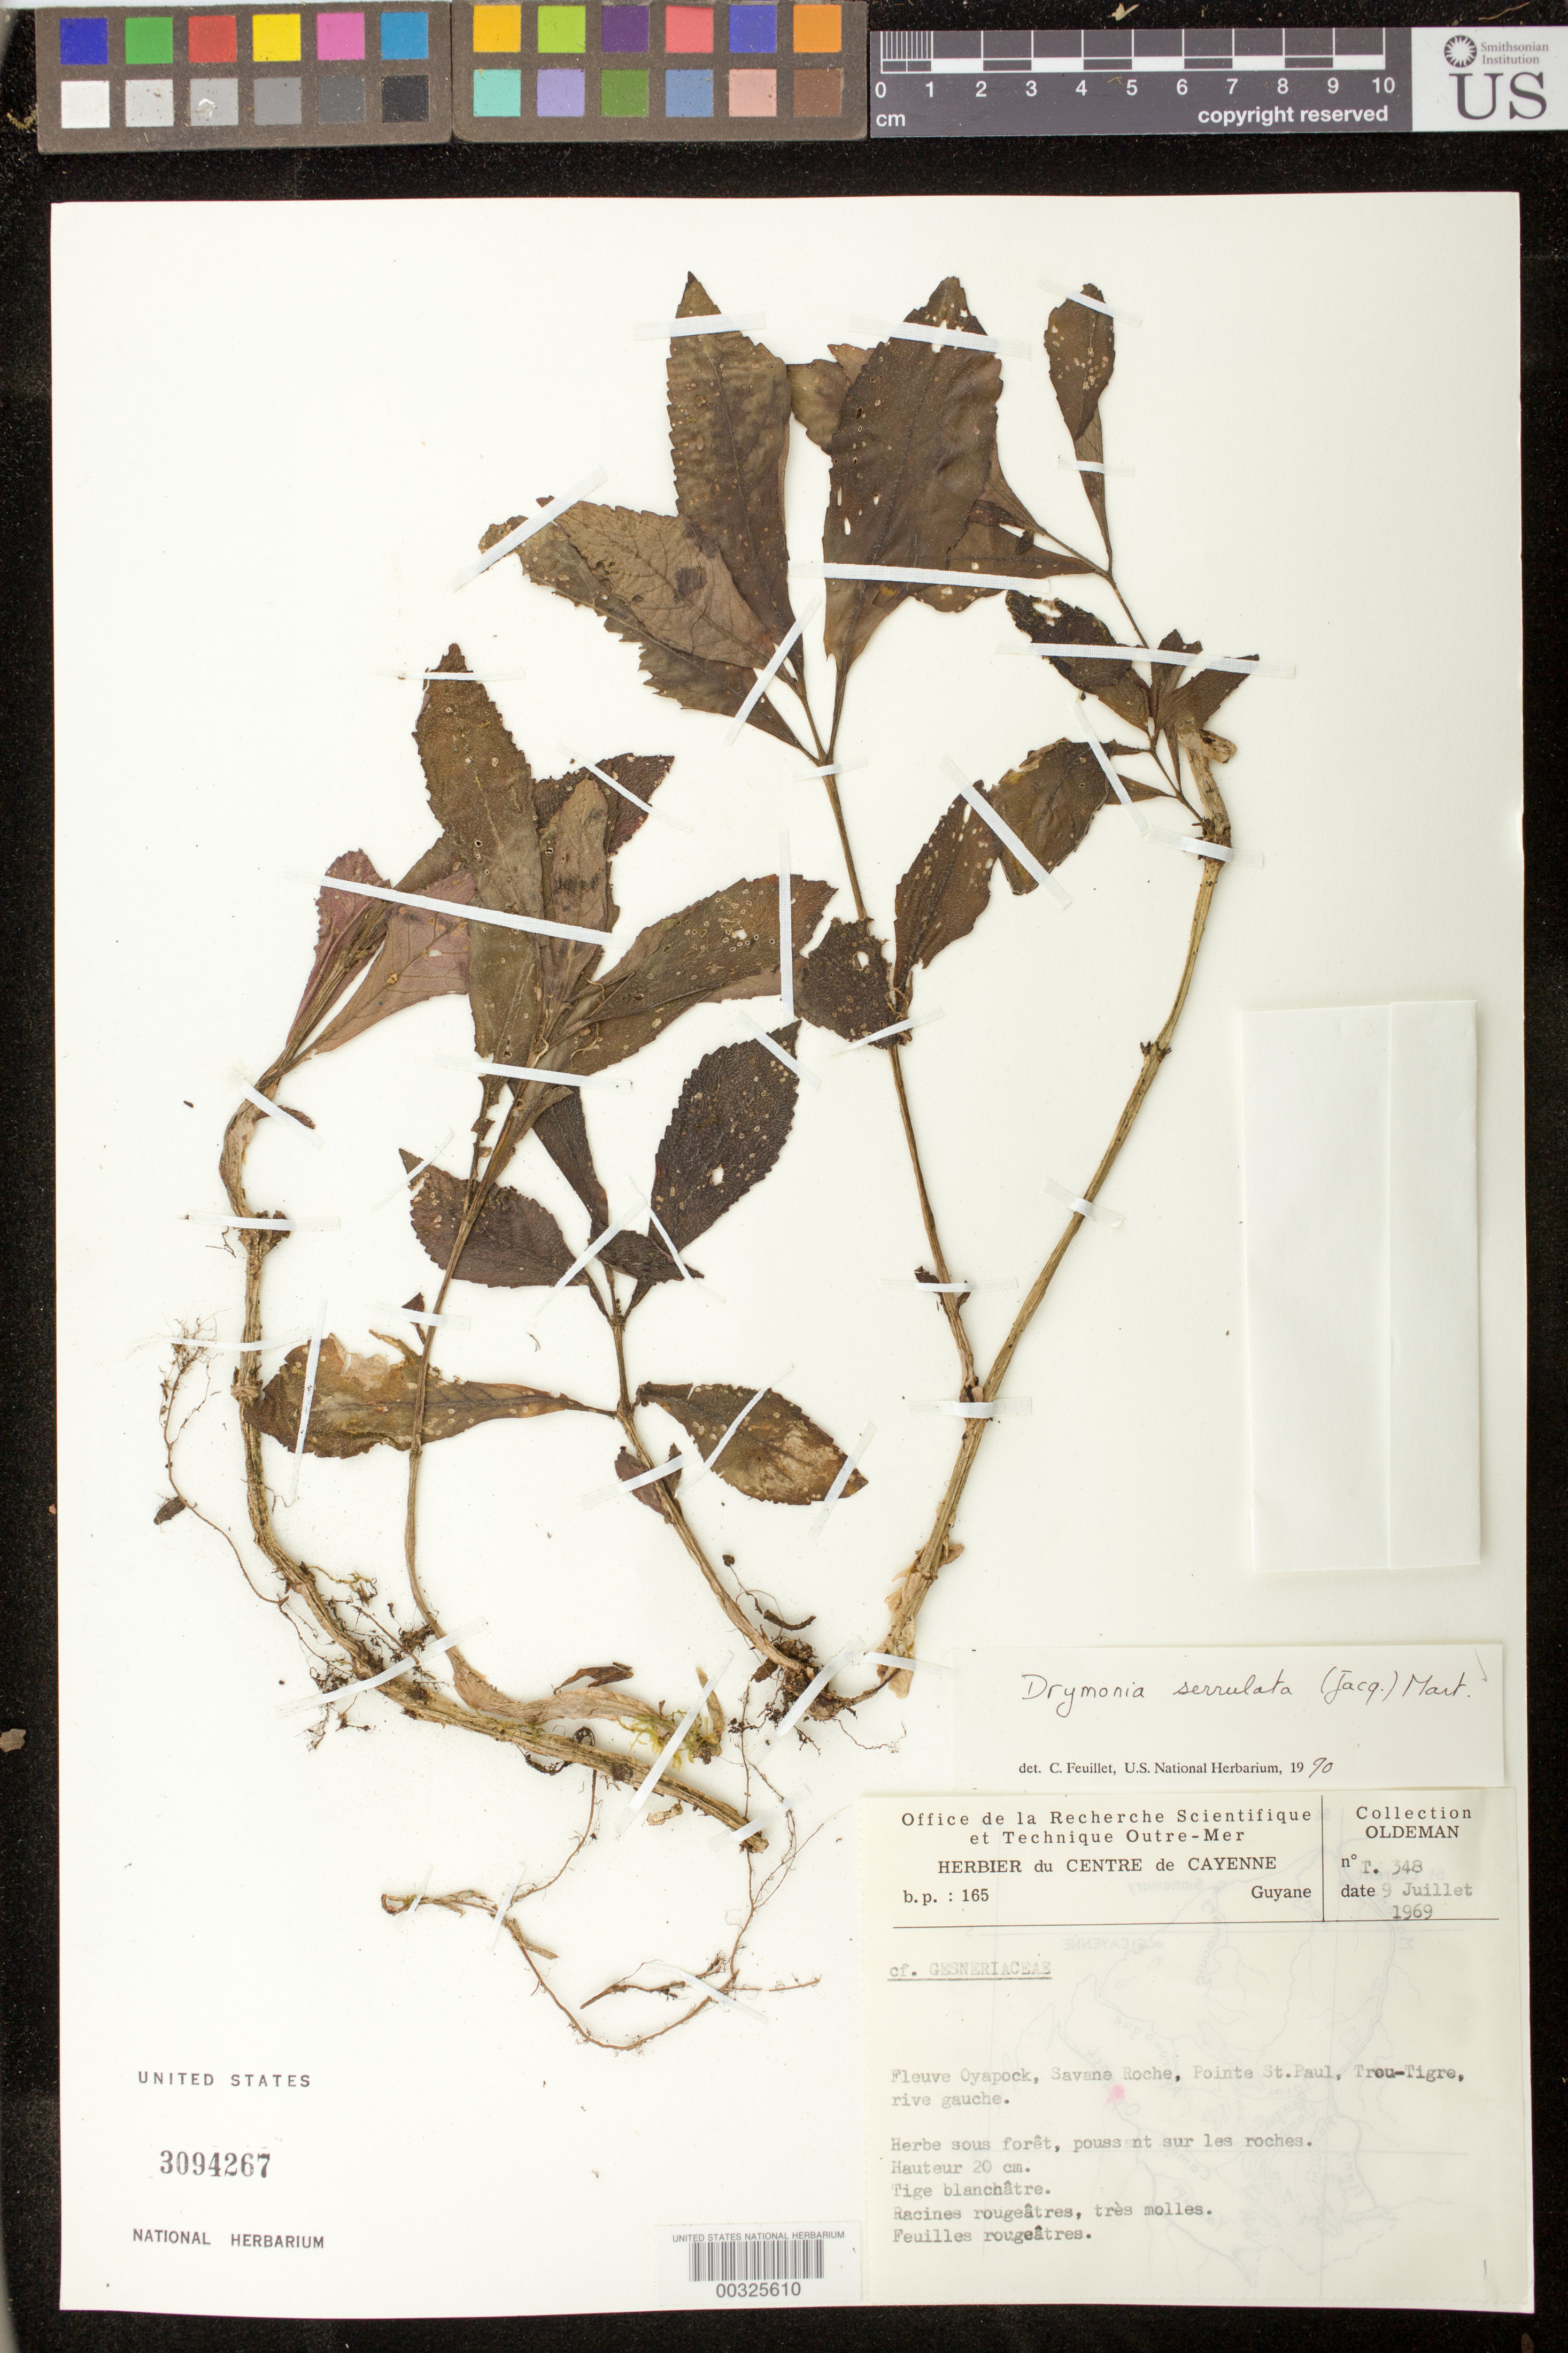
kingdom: Plantae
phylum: Tracheophyta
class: Magnoliopsida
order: Lamiales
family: Gesneriaceae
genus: Drymonia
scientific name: Drymonia serrulata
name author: (Jacq.) Mart.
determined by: Skog, Laurence E.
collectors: R. Oldeman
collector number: T- 348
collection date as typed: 09 Jul 1969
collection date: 1969-07-09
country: French Guiana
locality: Oyapock River, Savane Roche, Pointe St. Paul, Treu-Tigre, rive gauche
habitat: Sous forêt, poussant sur les roches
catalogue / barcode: US 3094267